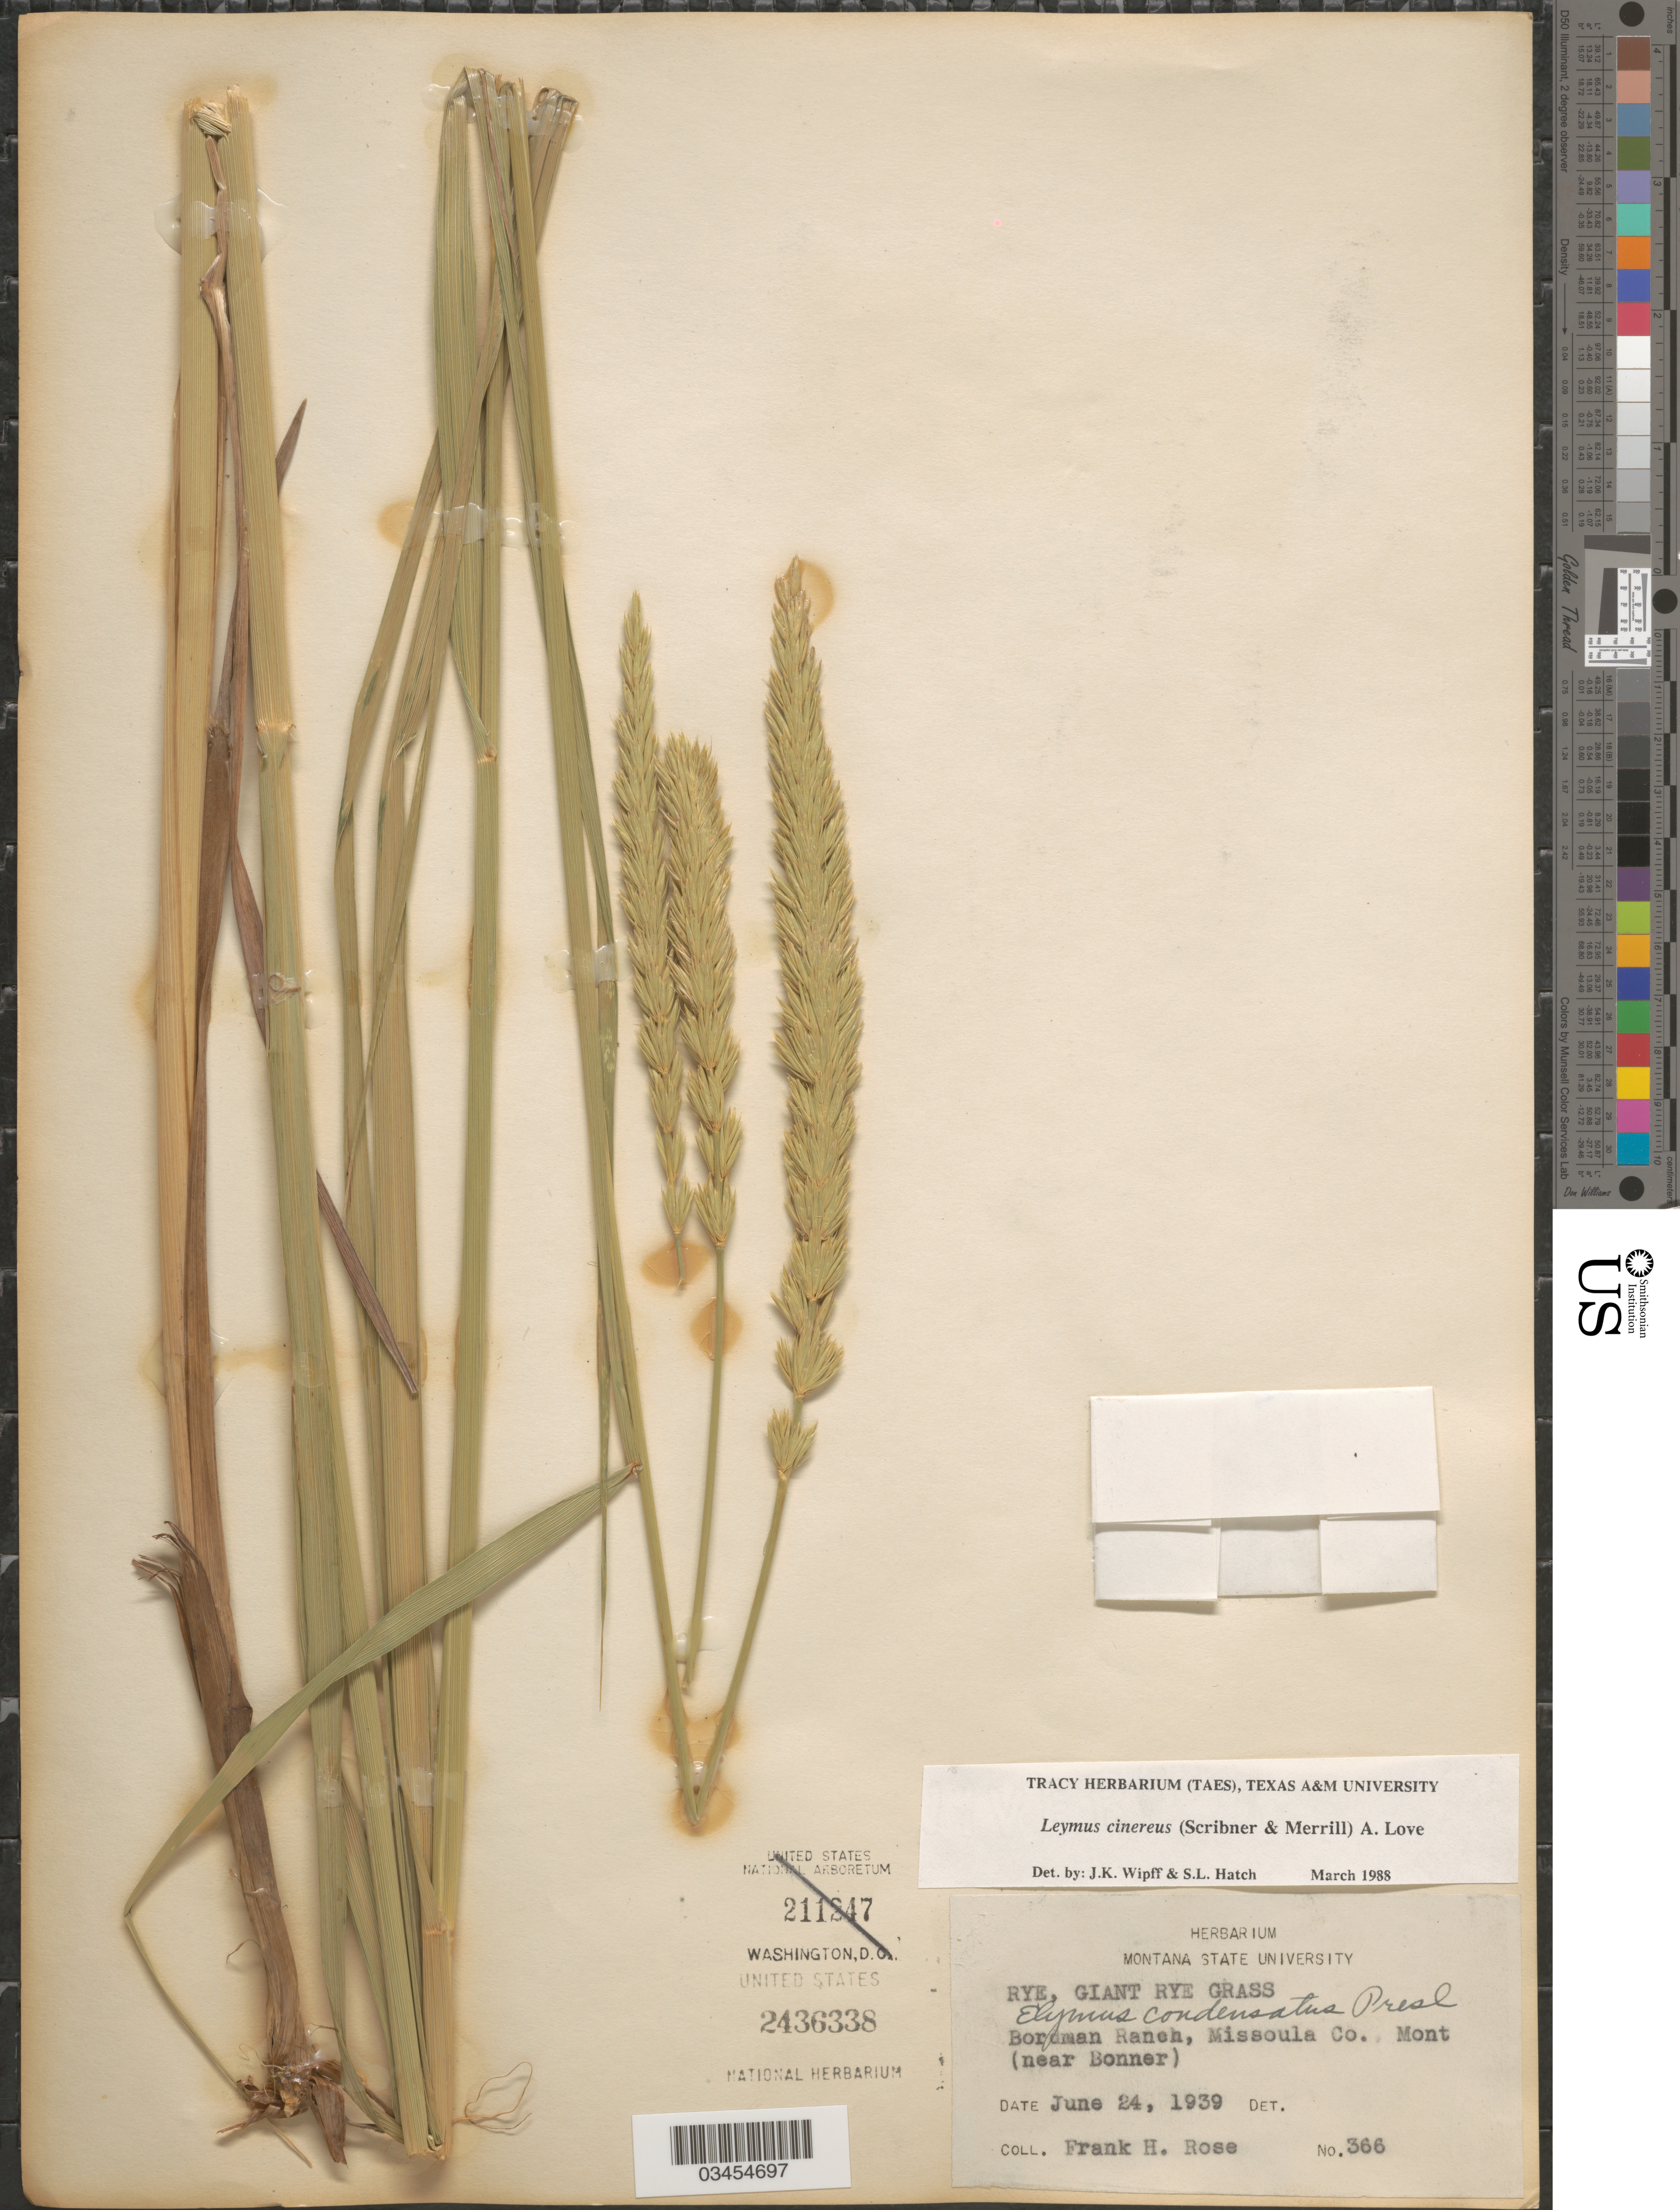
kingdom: Plantae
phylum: Tracheophyta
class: Liliopsida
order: Poales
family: Poaceae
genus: Leymus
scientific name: Leymus cinereus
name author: (Scribn. & Merr.) Á. Löve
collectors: F. H. Rose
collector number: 366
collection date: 1939-06-24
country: United States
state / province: Montana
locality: Bordman Ranch, Missoula Co. (near Bonner).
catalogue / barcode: US 2436338